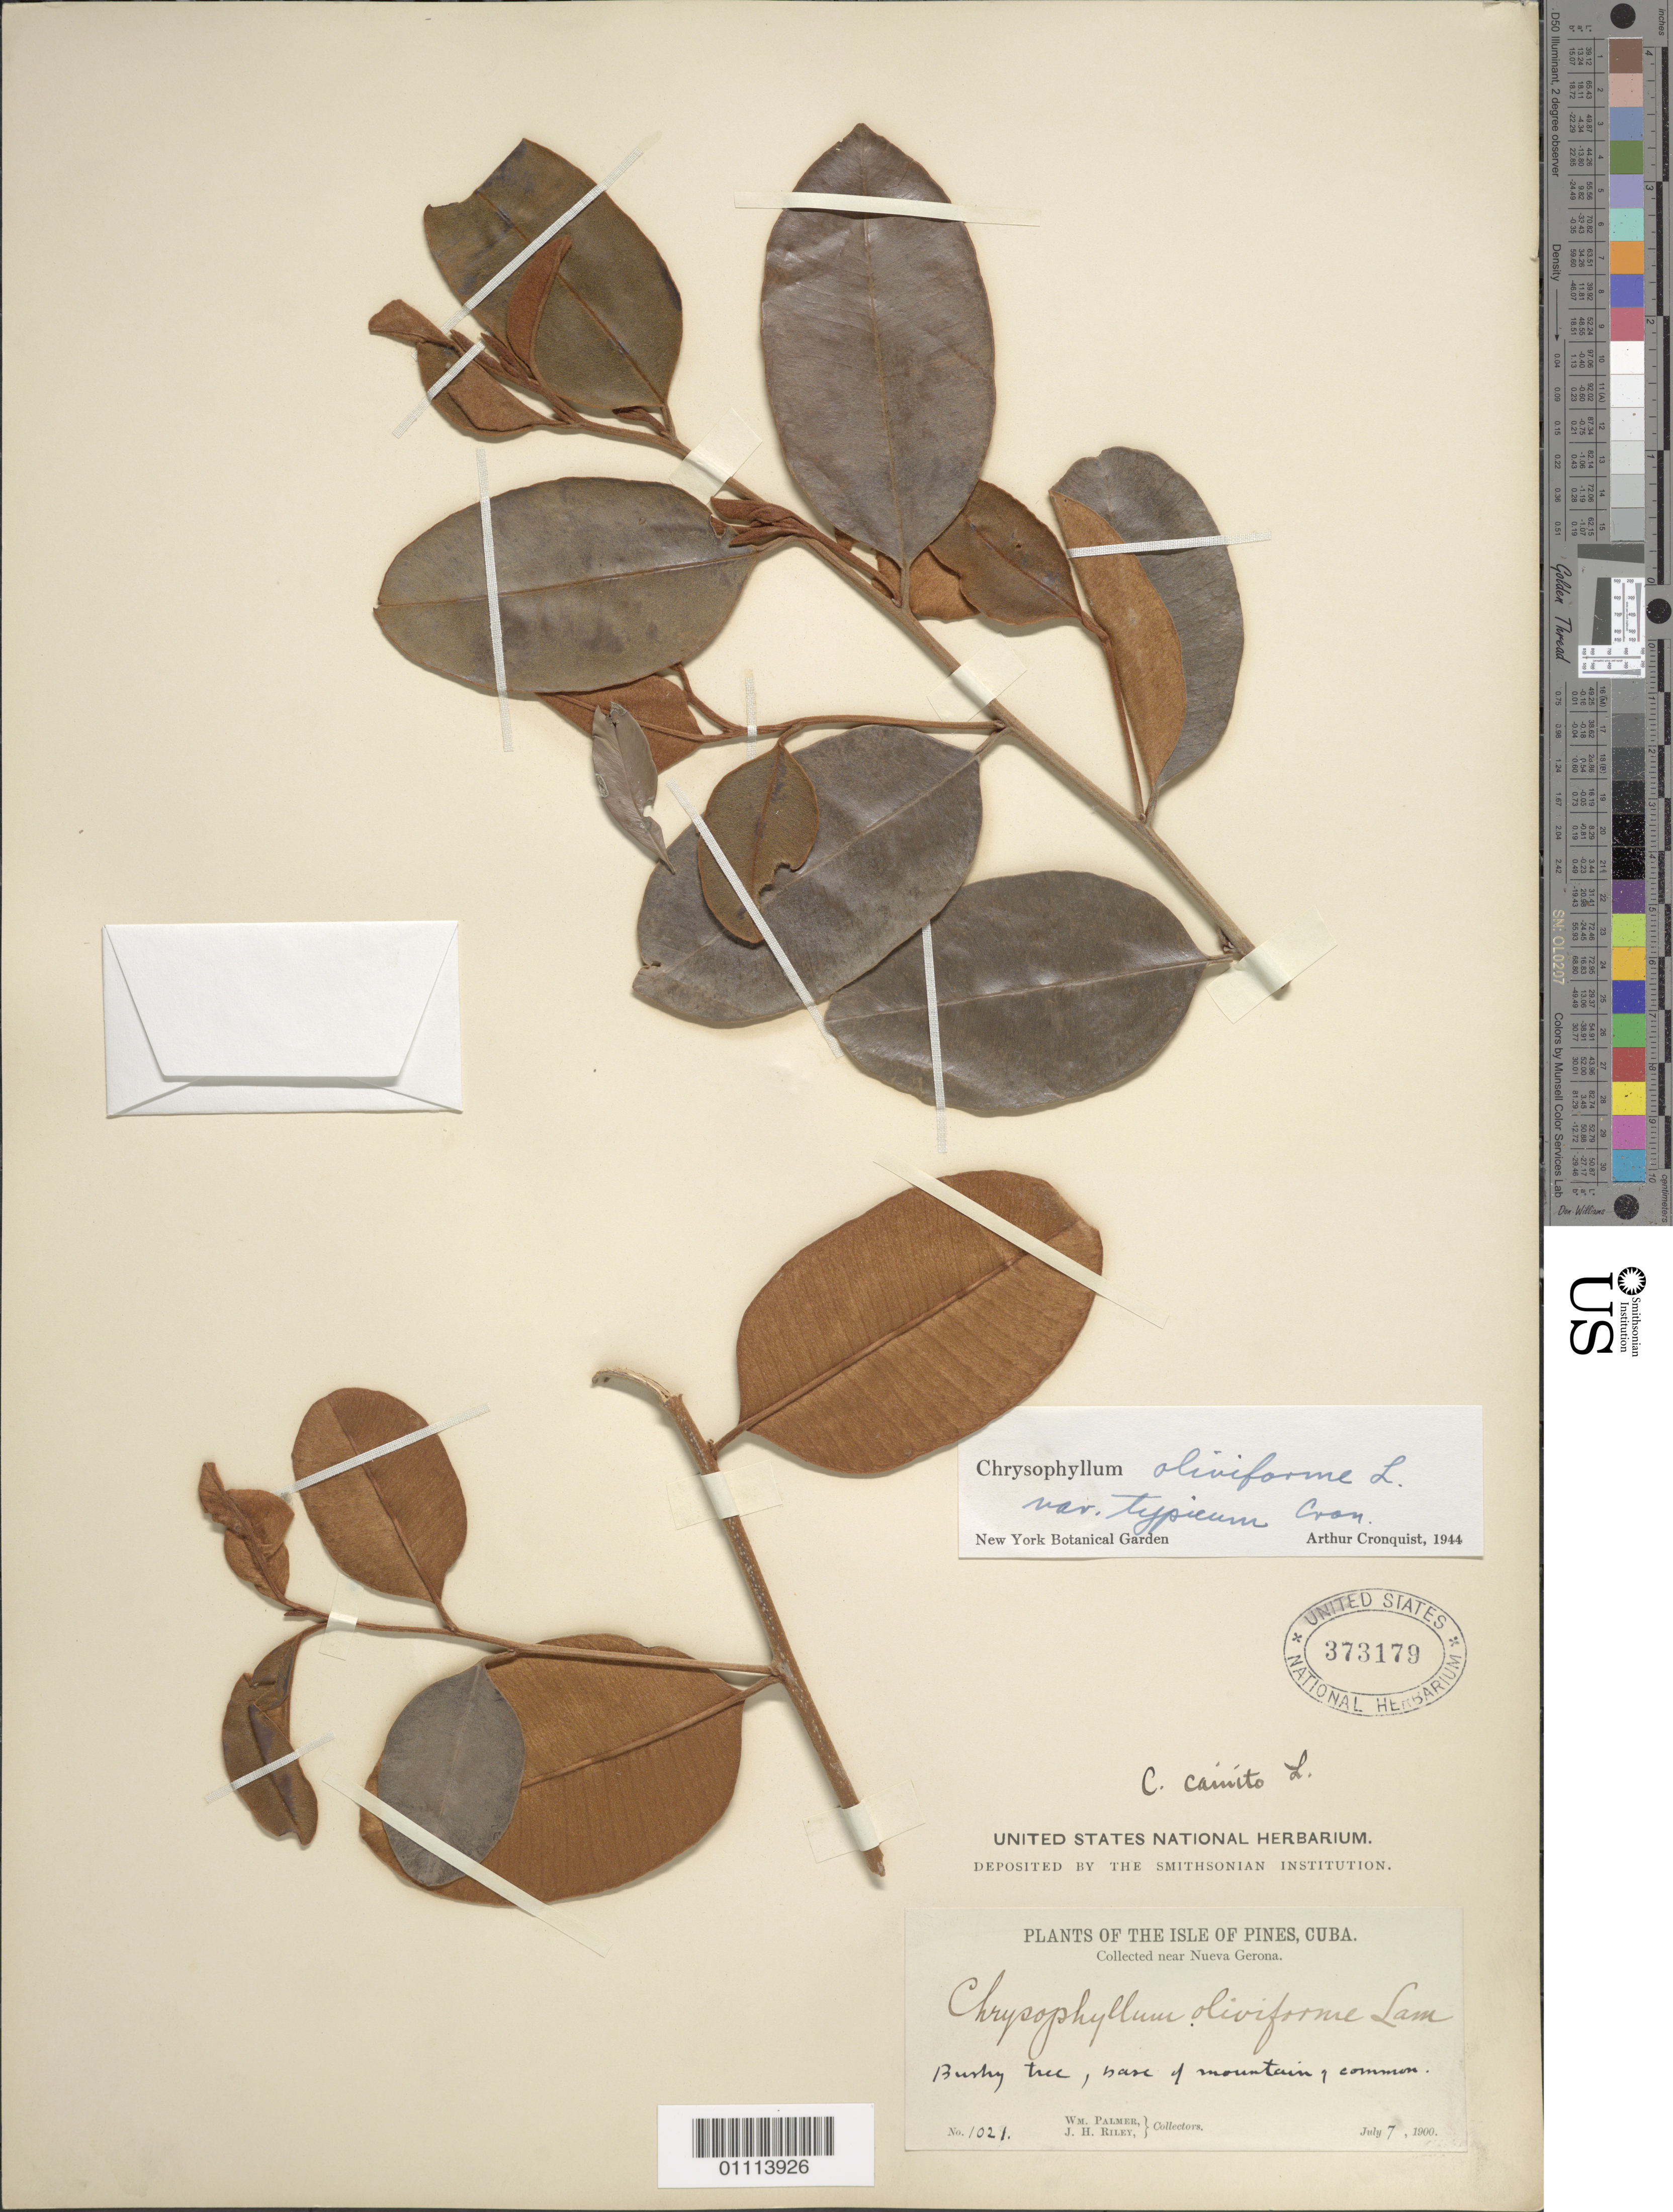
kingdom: Plantae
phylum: Tracheophyta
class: Magnoliopsida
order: Ericales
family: Sapotaceae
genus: Chrysophyllum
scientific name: Chrysophyllum oliviforme var. typicum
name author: Cronq.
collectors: W. Palmer & J. H. Riley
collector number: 1021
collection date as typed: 07 Jul 1900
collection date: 1900-07-07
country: Cuba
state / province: Isla de La Juventud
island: Isla de la Juventud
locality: Isle of Pines, Collected near Nueva Gerona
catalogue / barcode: US 373179